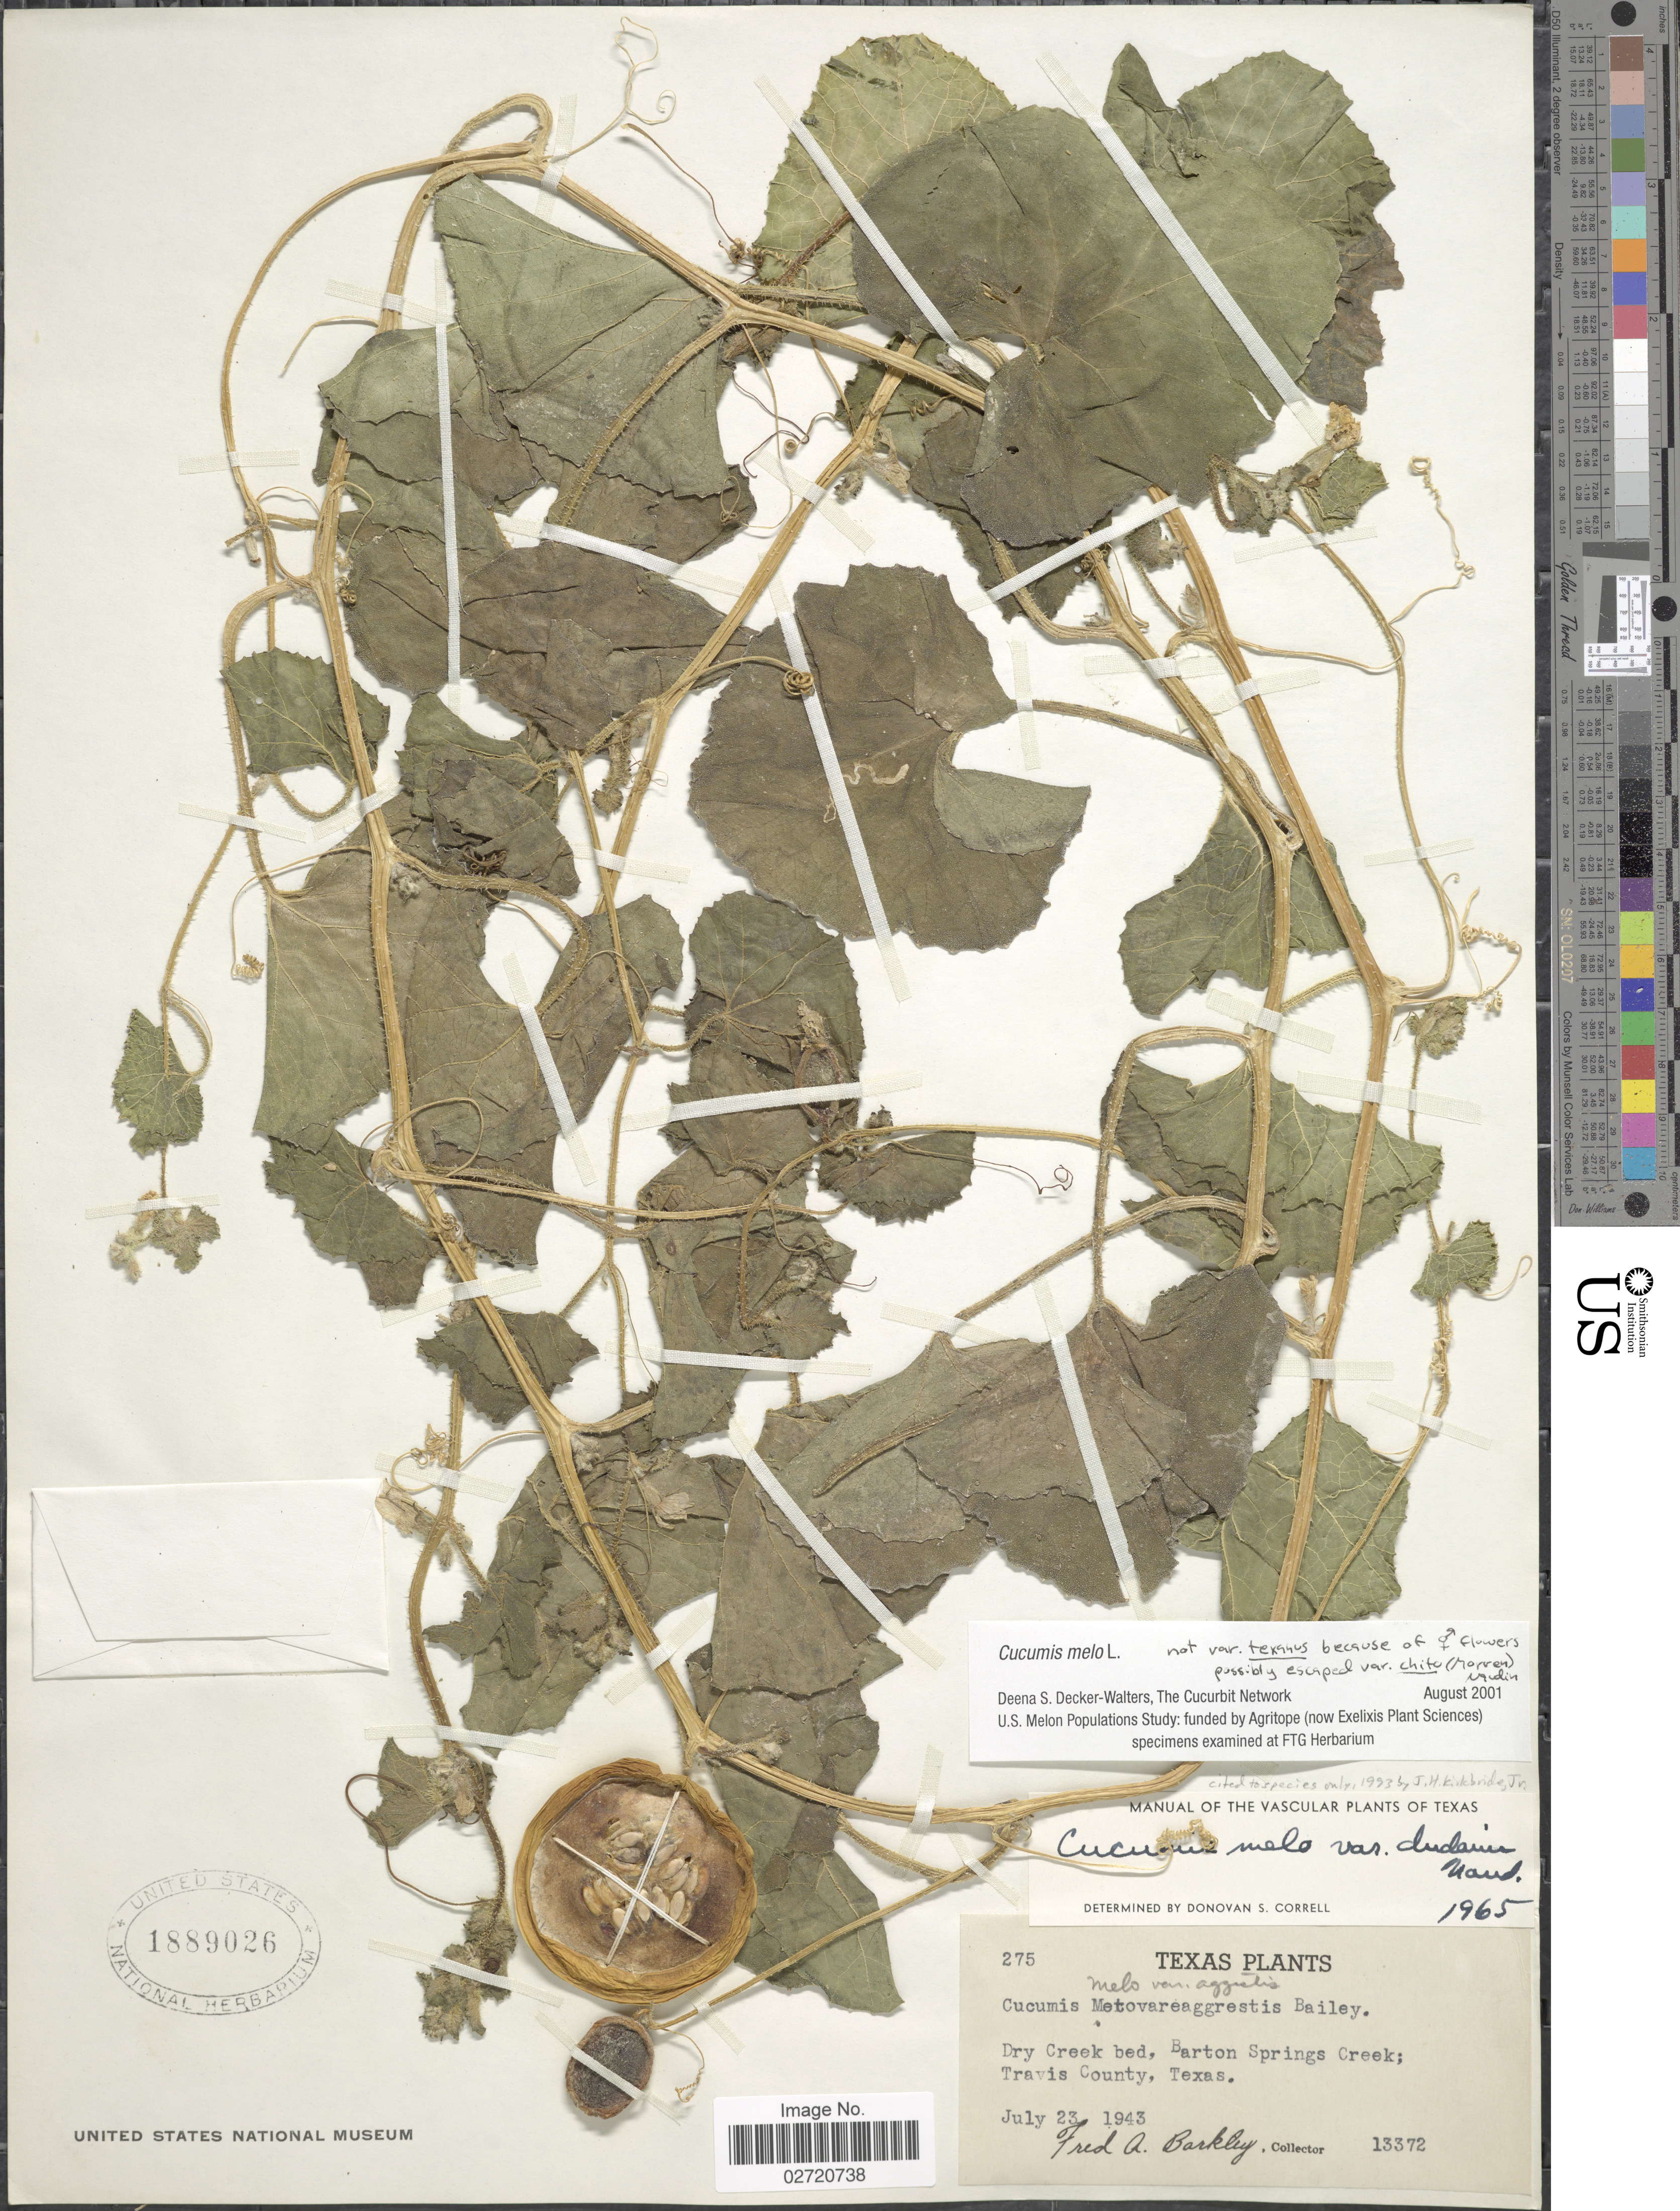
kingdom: Plantae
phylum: Tracheophyta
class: Magnoliopsida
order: Cucurbitales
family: Cucurbitaceae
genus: Cucumis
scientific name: Cucumis melo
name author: L.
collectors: F. A. Barkley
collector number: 13372/275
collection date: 1943-07-23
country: United States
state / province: Texas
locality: Dry Creek bed, Barton Springs Creek; Travis County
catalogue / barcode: US 1889026